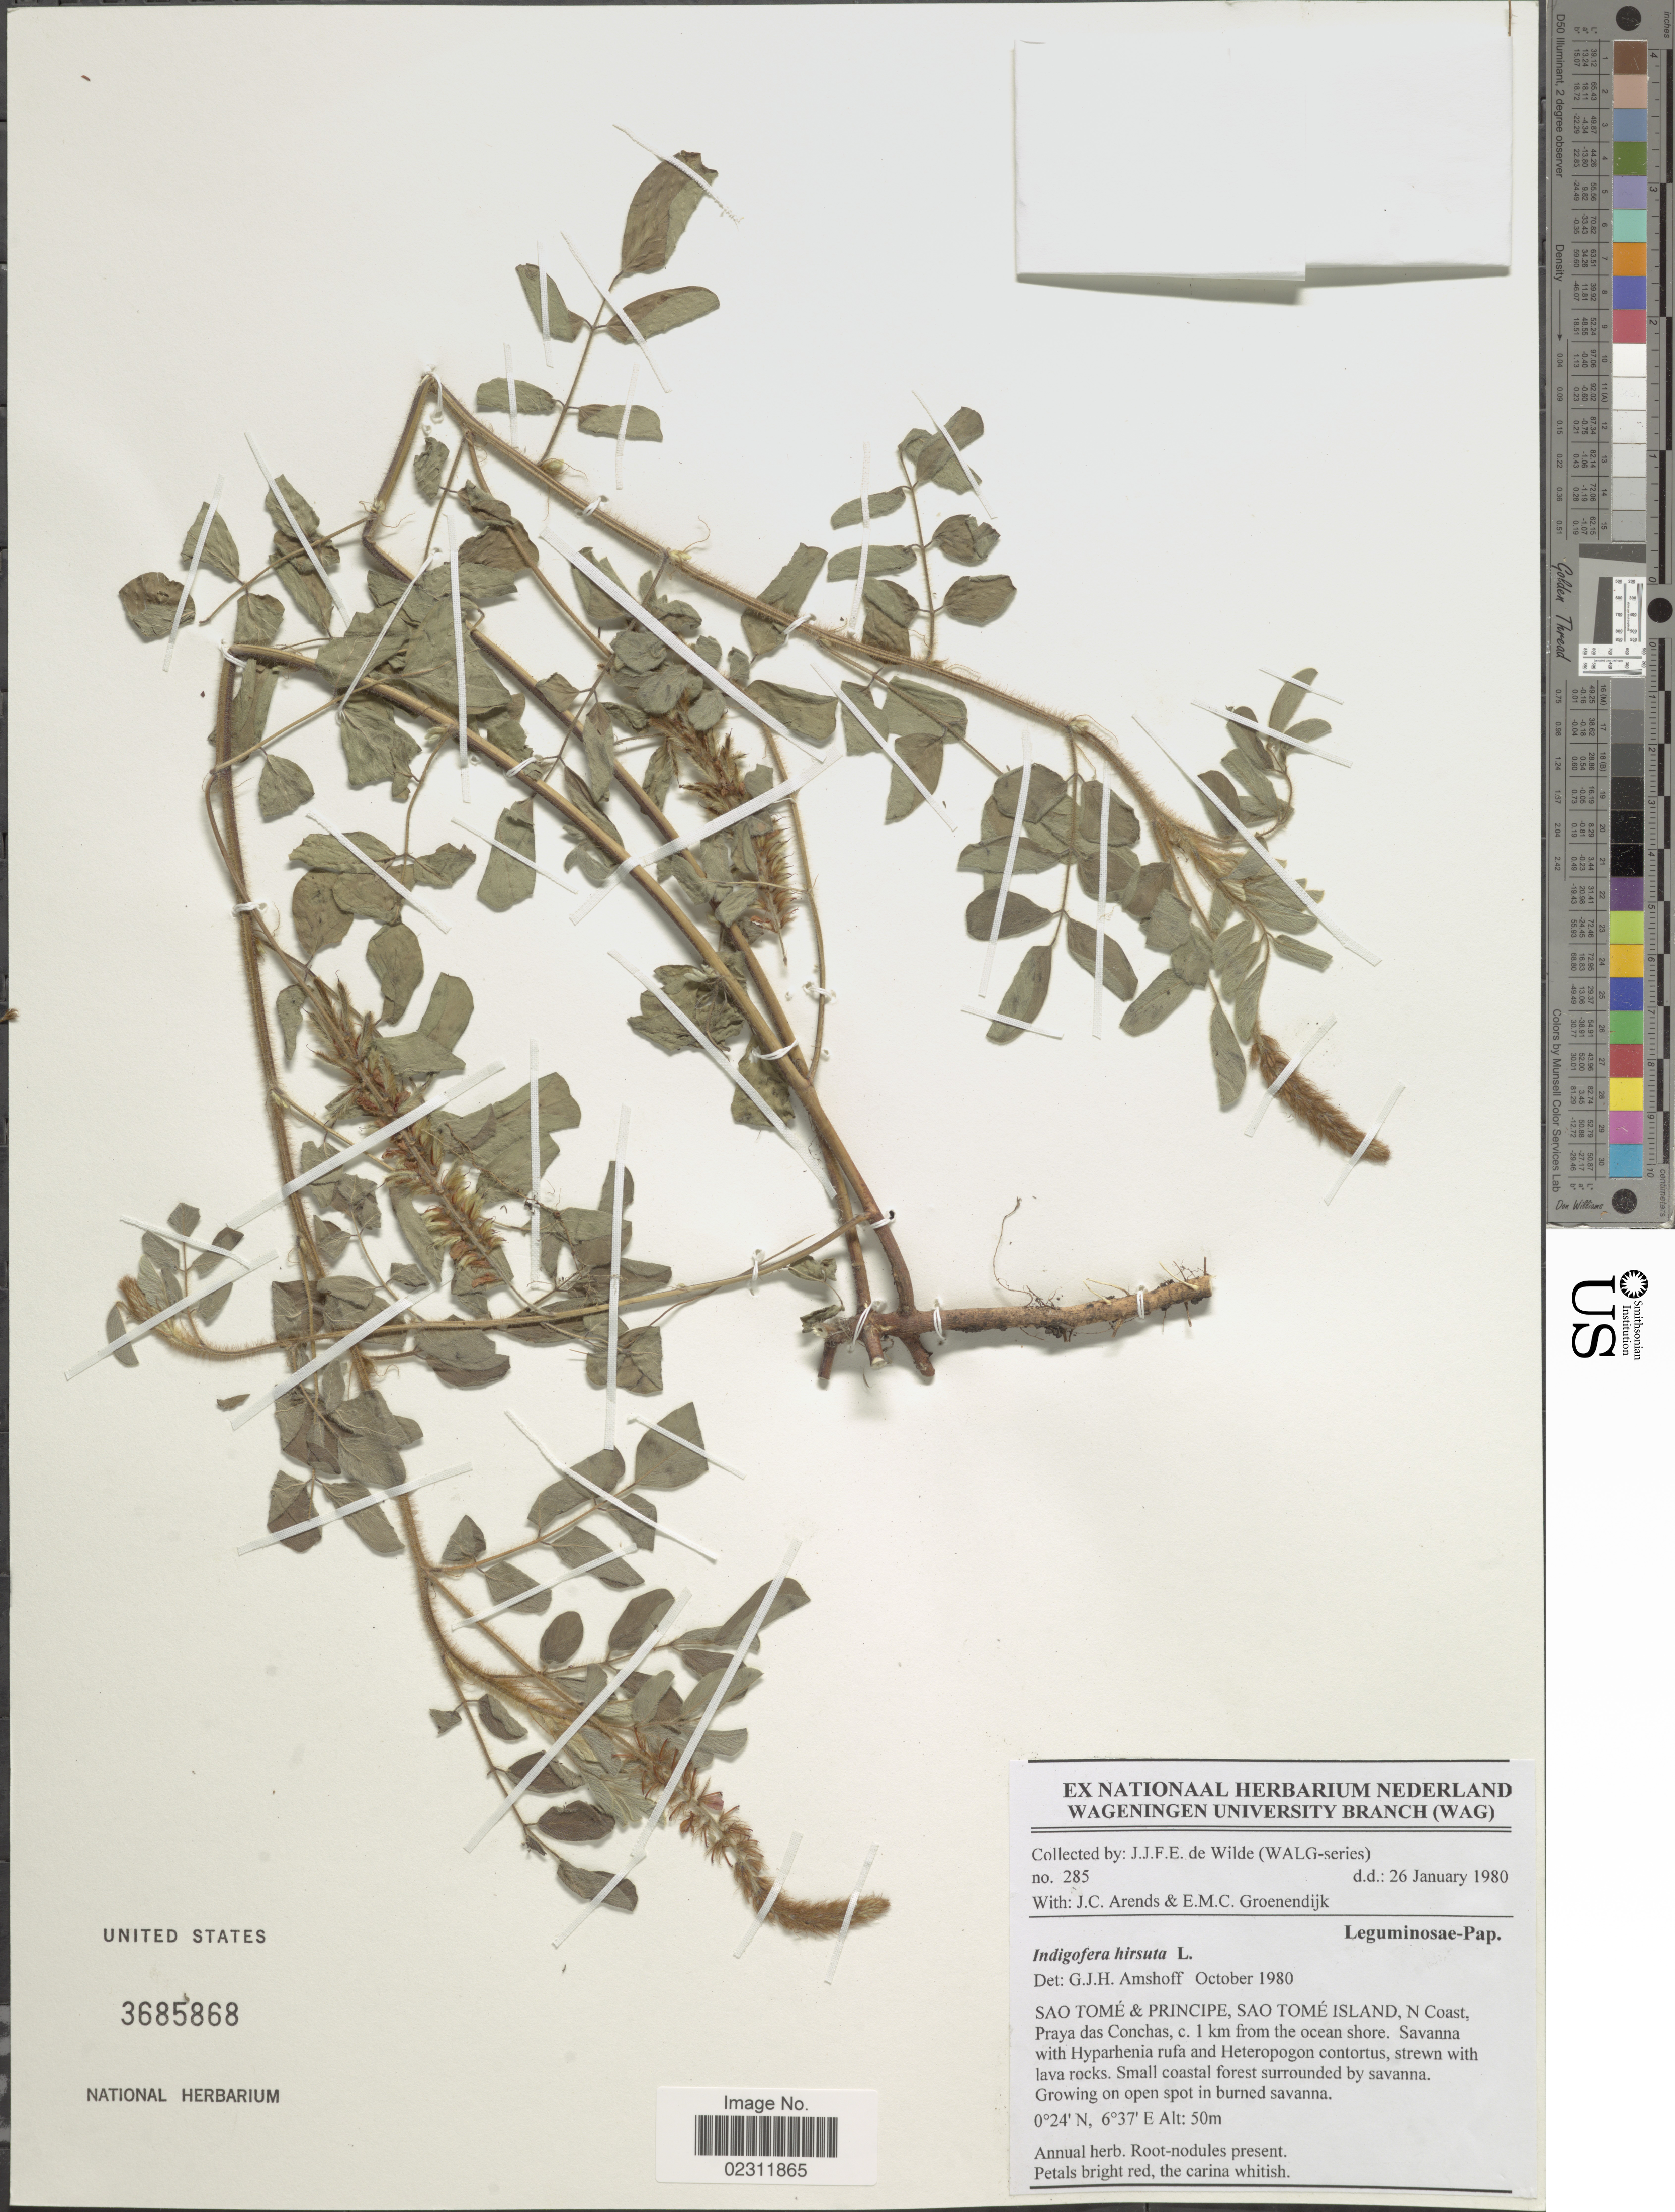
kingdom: Plantae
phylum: Tracheophyta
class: Magnoliopsida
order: Fabales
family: Fabaceae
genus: Indigofera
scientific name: Indigofera hirsuta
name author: L.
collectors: J.J. de Wilde, J. Arends & E. Groenendijk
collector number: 285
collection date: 1980-01-26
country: São Tomé and Principe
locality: Sao Tome Island, N Coast, Praya das Conchas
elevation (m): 50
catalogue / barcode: US 3685868